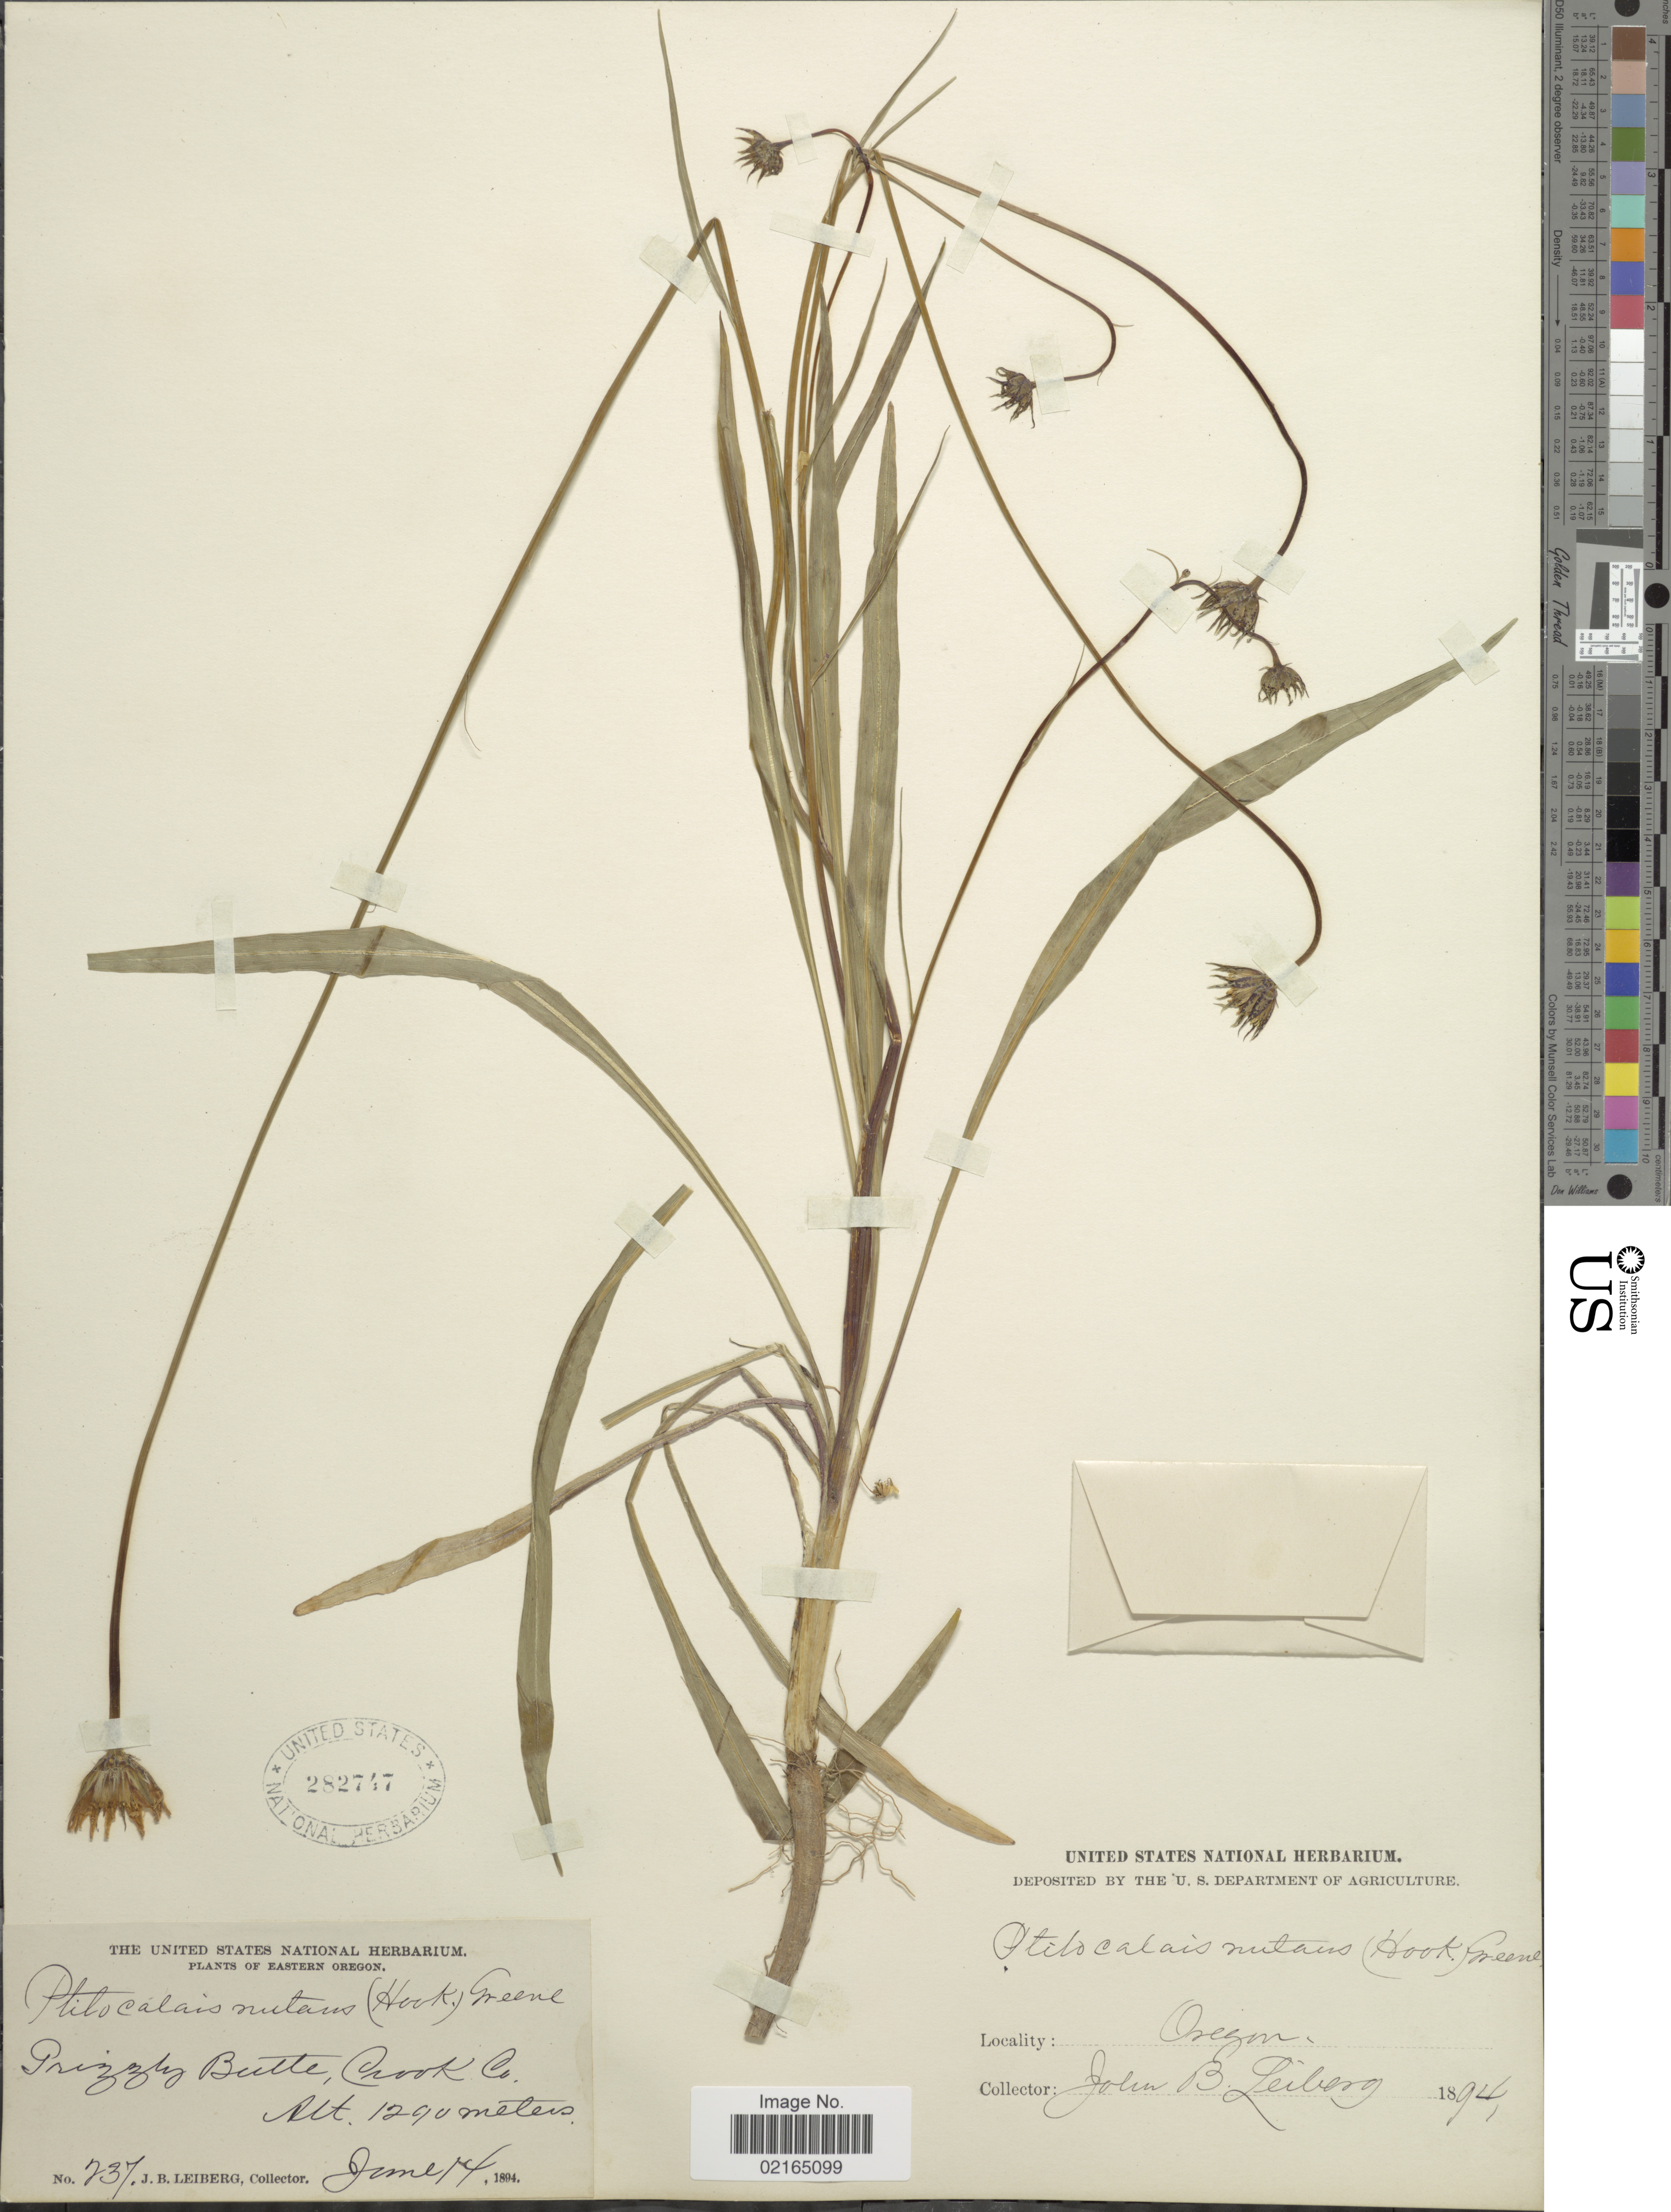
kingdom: Plantae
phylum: Tracheophyta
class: Magnoliopsida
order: Asterales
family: Asteraceae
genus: Microseris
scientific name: Microseris nutans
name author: (Hook.) Sch. Bip.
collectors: E. P. Sheldon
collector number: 237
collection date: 1894-06-14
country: United States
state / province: Oregon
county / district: Crook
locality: Grizzly Butte, Crook Co.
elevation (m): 1290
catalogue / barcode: US 282747